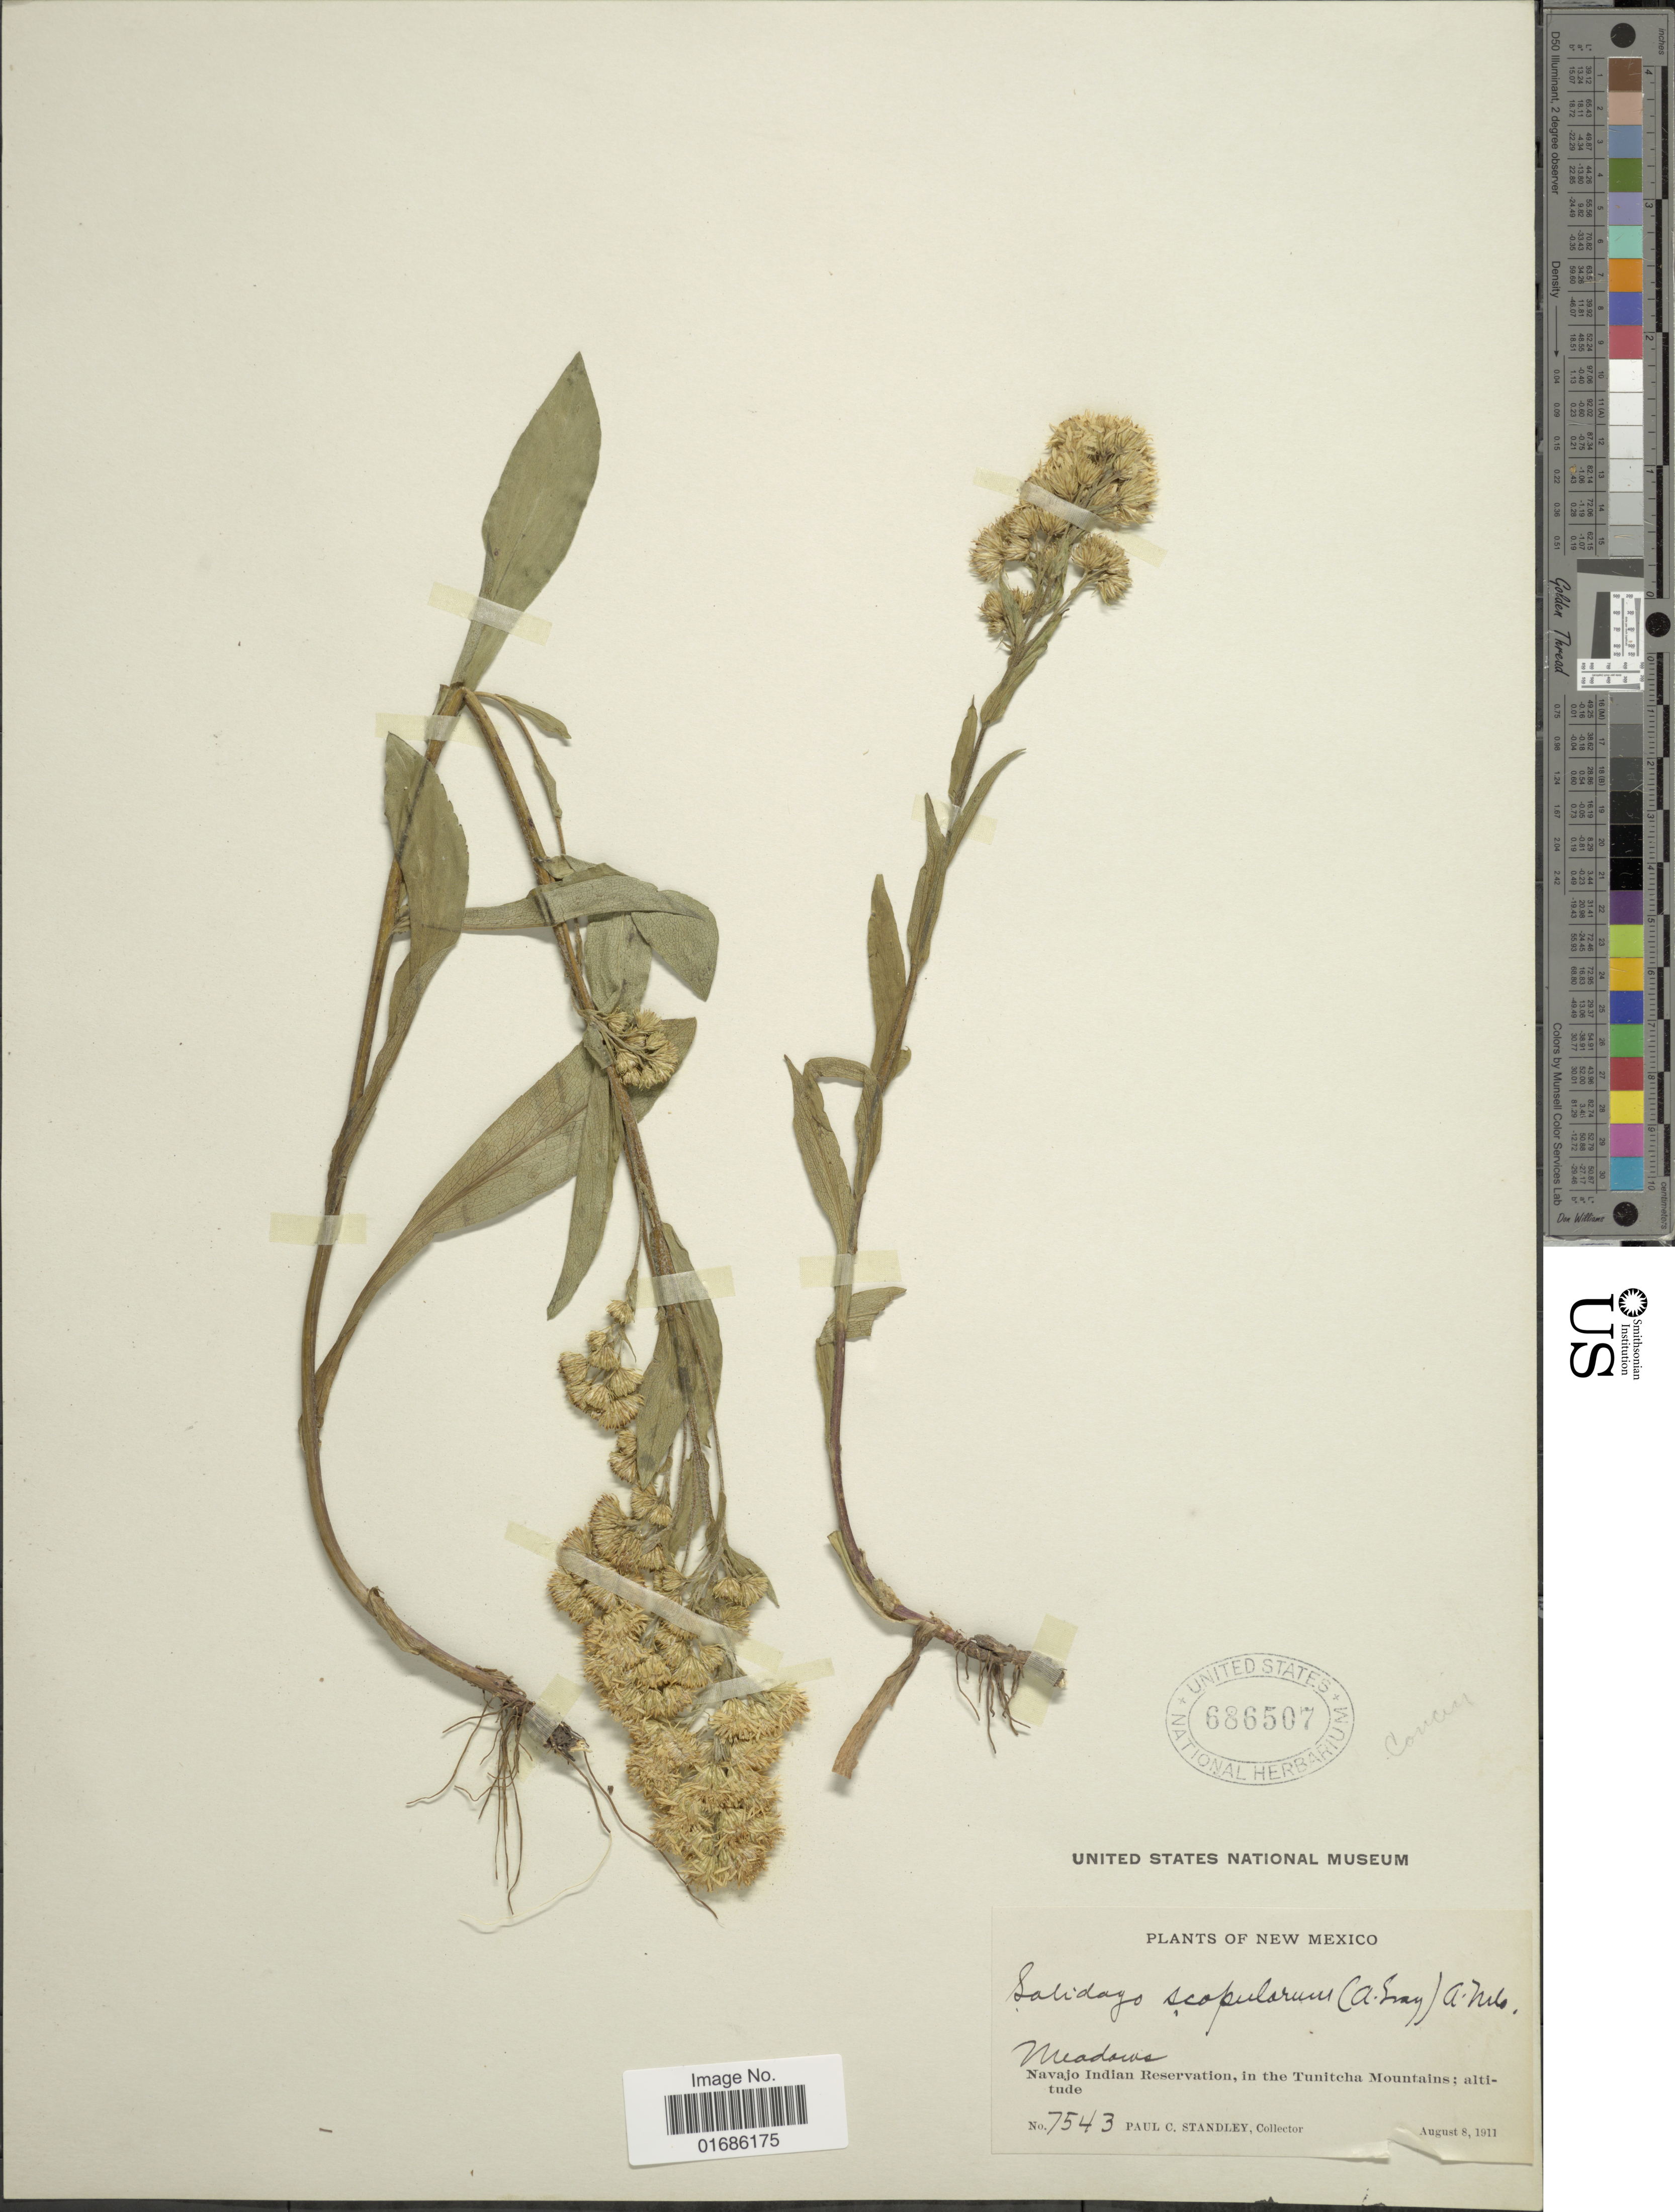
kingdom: Plantae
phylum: Tracheophyta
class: Magnoliopsida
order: Asterales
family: Asteraceae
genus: Solidago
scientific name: Solidago ciliosa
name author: Greene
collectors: P. C. Standley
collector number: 7543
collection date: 1911-08-08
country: United States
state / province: New Mexico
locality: Navajo Indian Reservation, in the Tunitcha Mountains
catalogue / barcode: US 686507